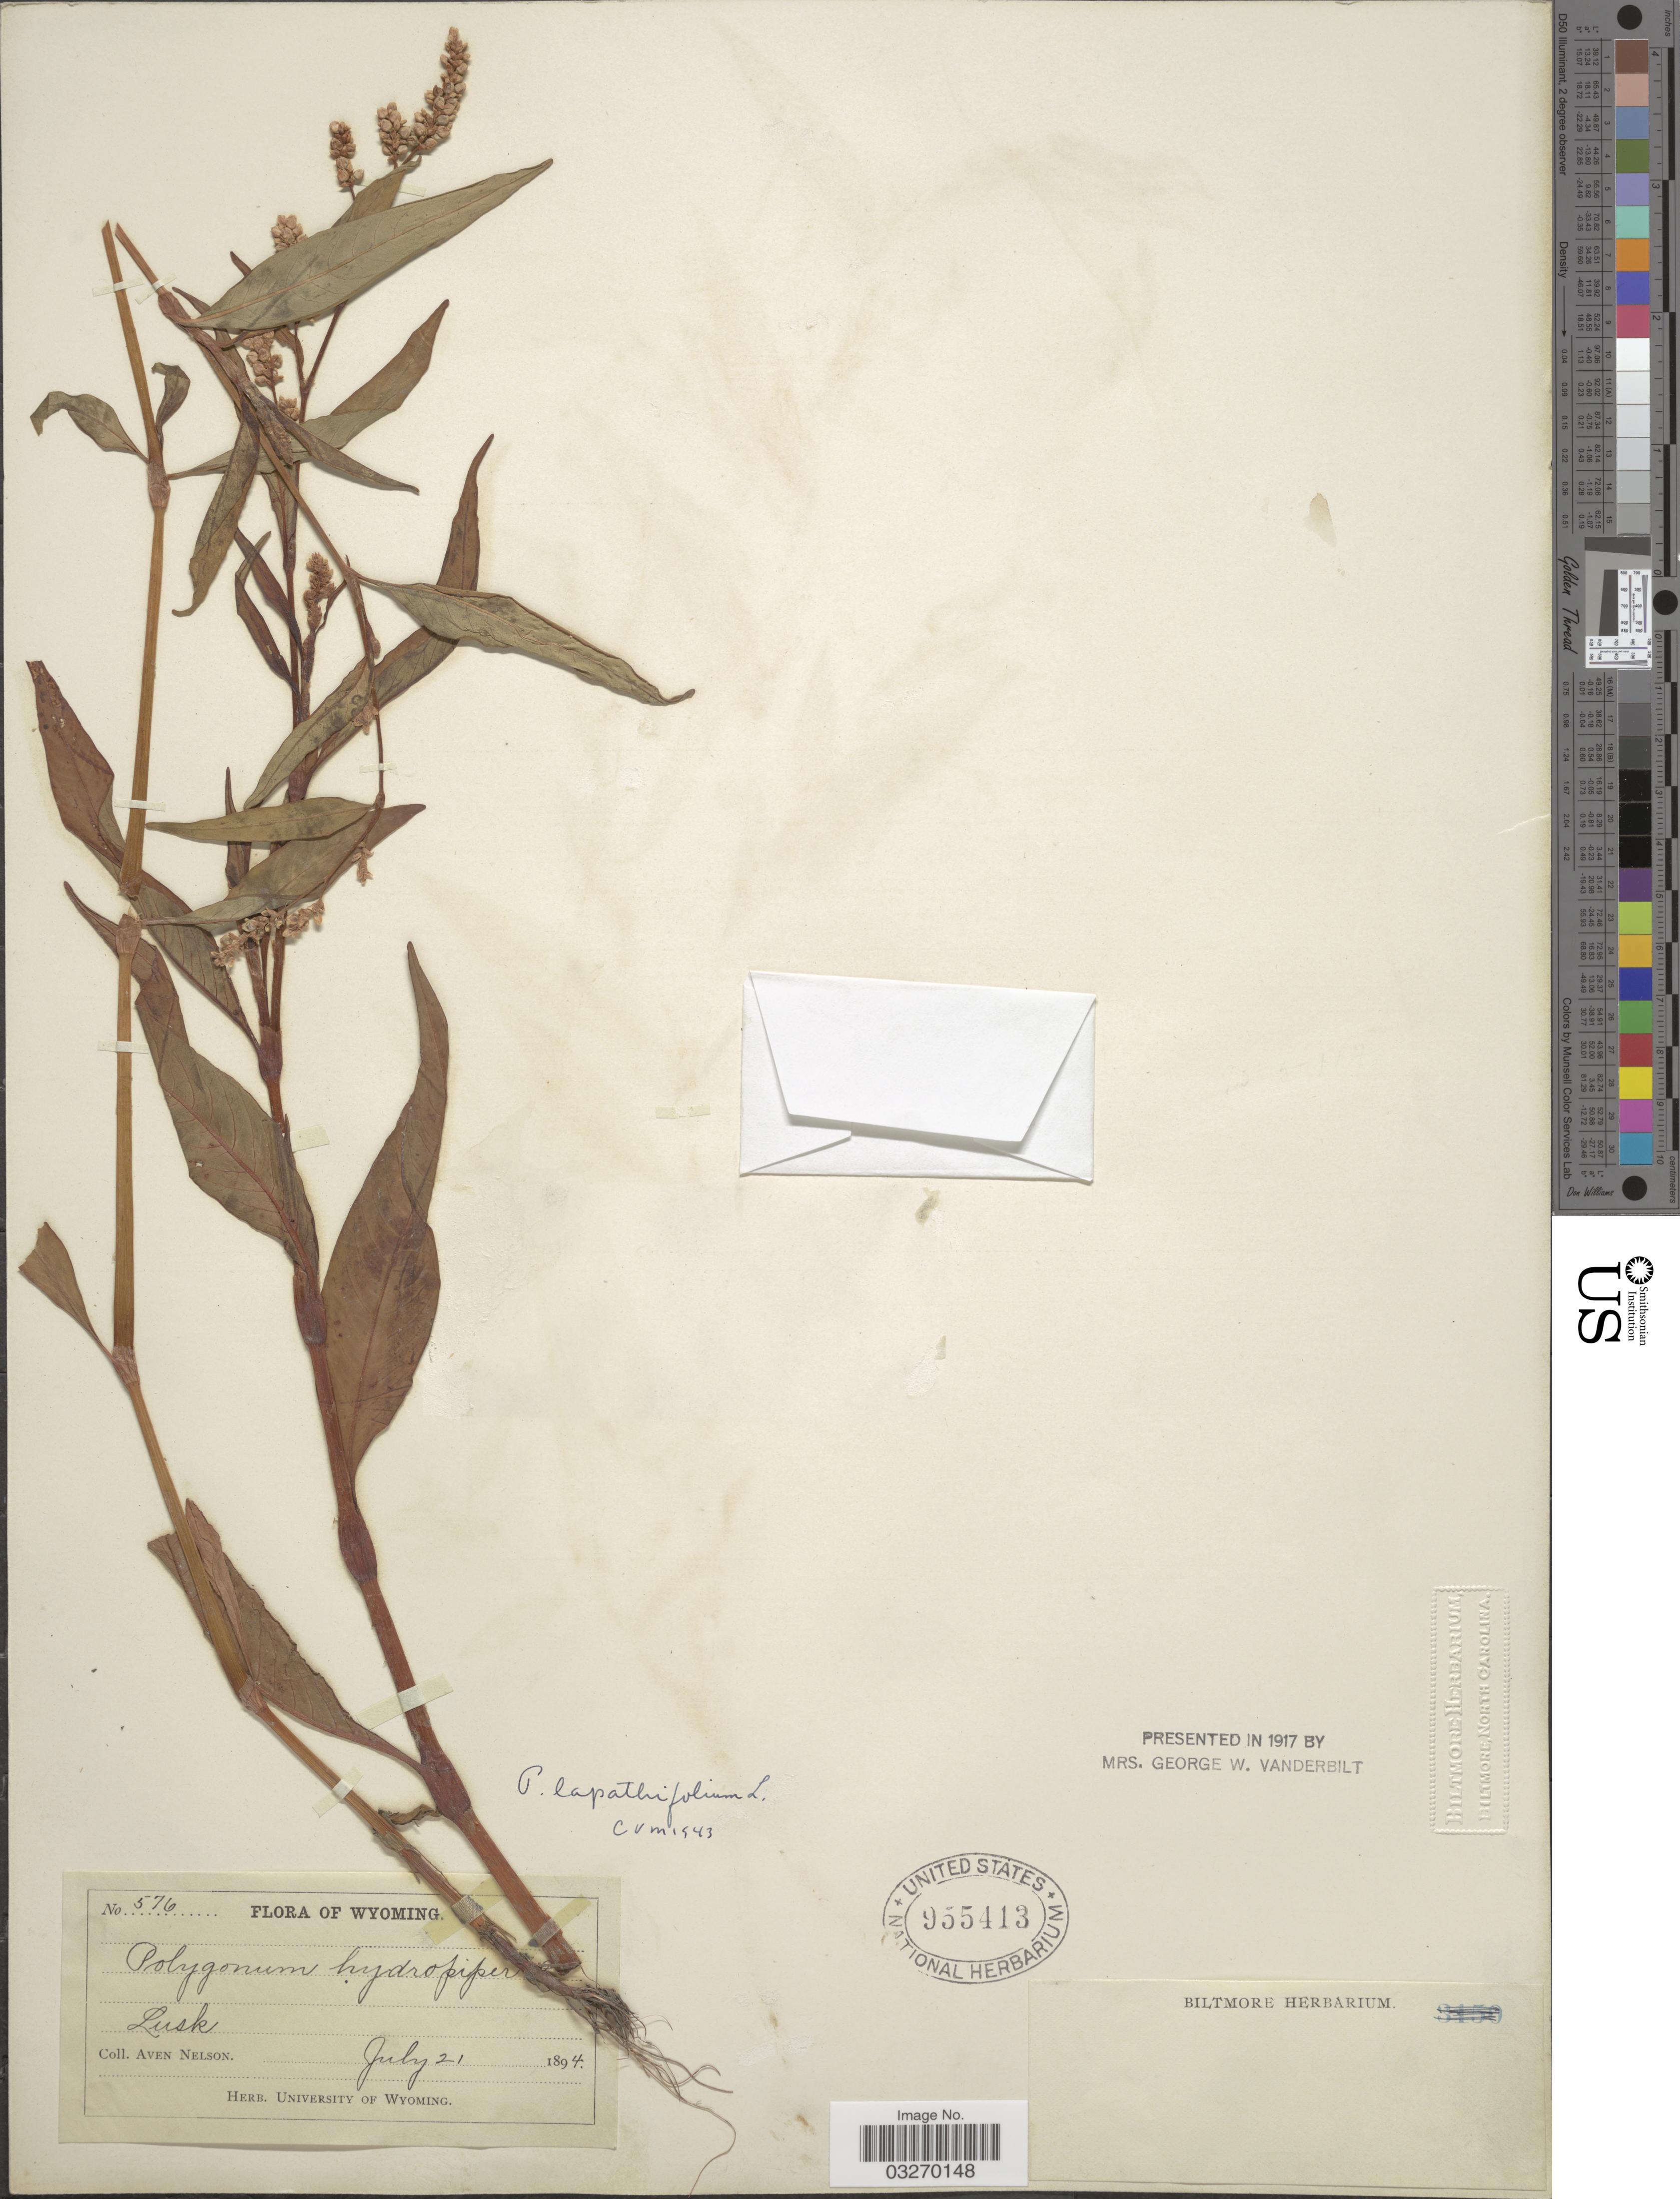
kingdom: Plantae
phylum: Tracheophyta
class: Magnoliopsida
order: Caryophyllales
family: Polygonaceae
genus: Persicaria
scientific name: Persicaria lapathifolia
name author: (L.) Delarbre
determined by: Atha, D. E.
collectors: A. Nelson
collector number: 576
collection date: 1894-07-21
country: United States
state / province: Wyoming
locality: Lusk.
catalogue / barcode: US 955413